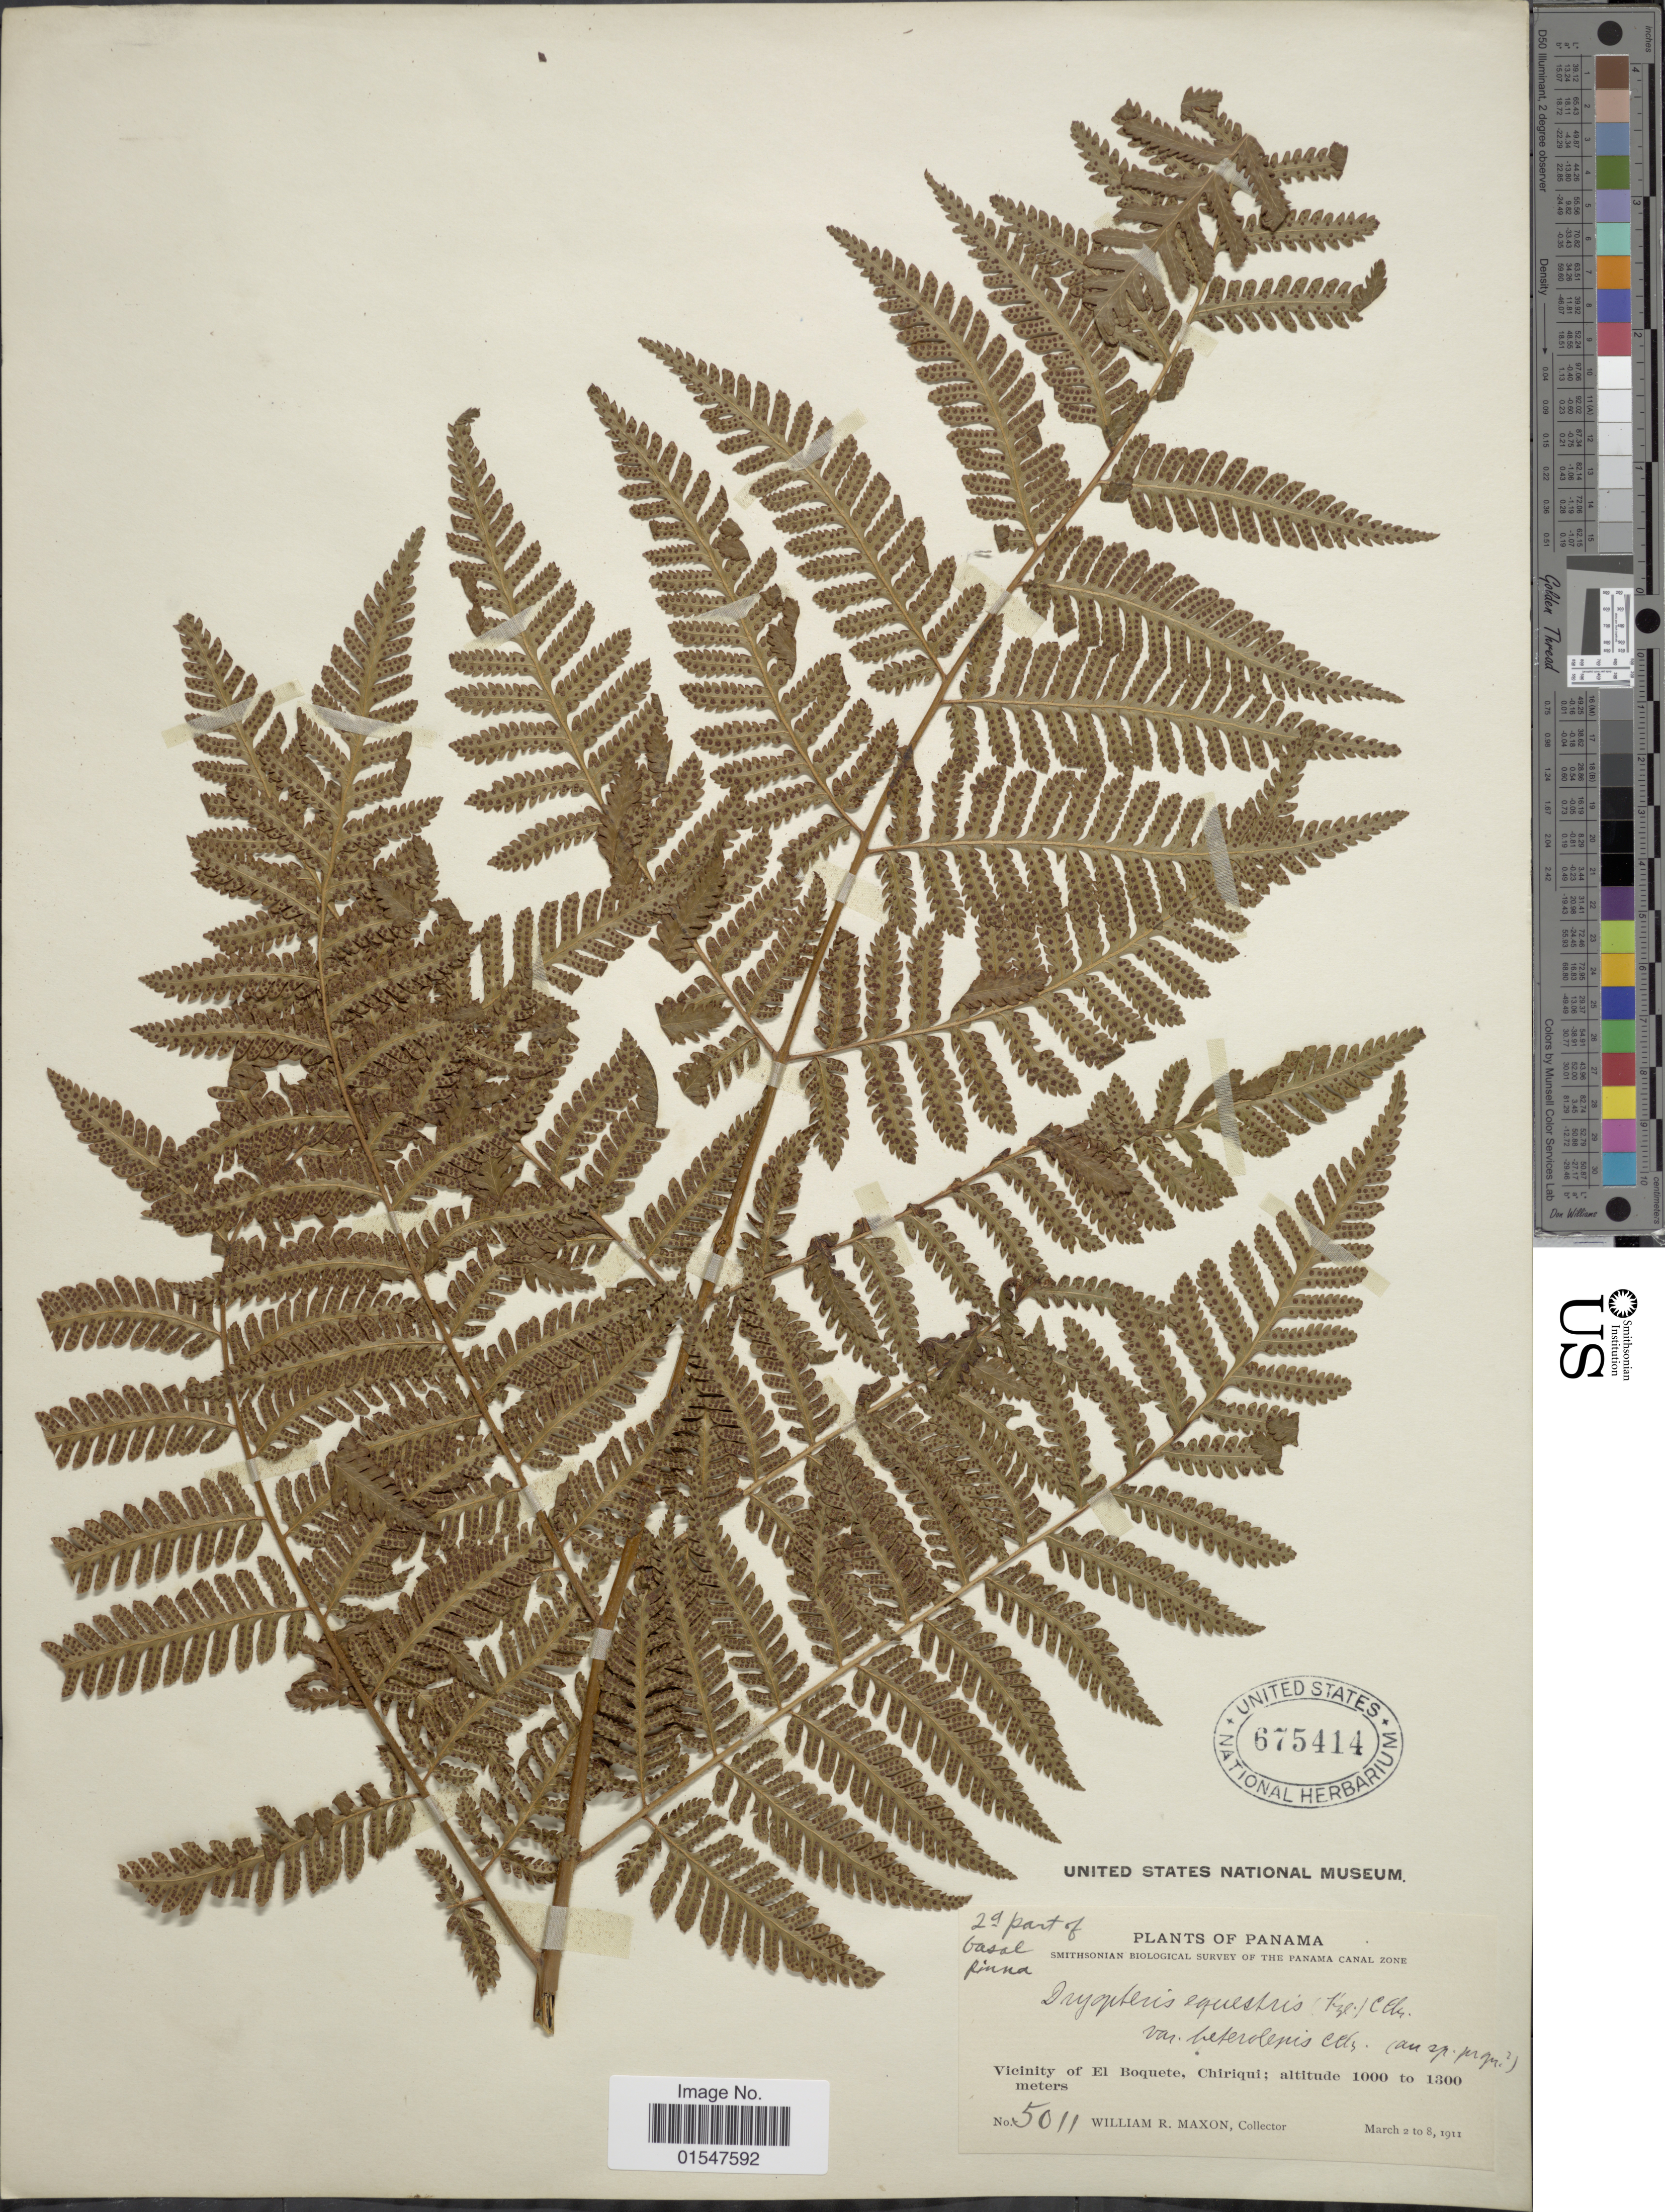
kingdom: Plantae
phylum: Tracheophyta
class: Polypodiopsida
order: Polypodiales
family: Dryopteridaceae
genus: Ctenitis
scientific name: Ctenitis equestris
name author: (Kunze) Ching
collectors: W. R. Maxon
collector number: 5011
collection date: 1911-03-02/1911-03-08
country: Panama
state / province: Chiriqui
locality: Vicinity of El Boquete, Chiriqui.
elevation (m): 1000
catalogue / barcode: US 675414